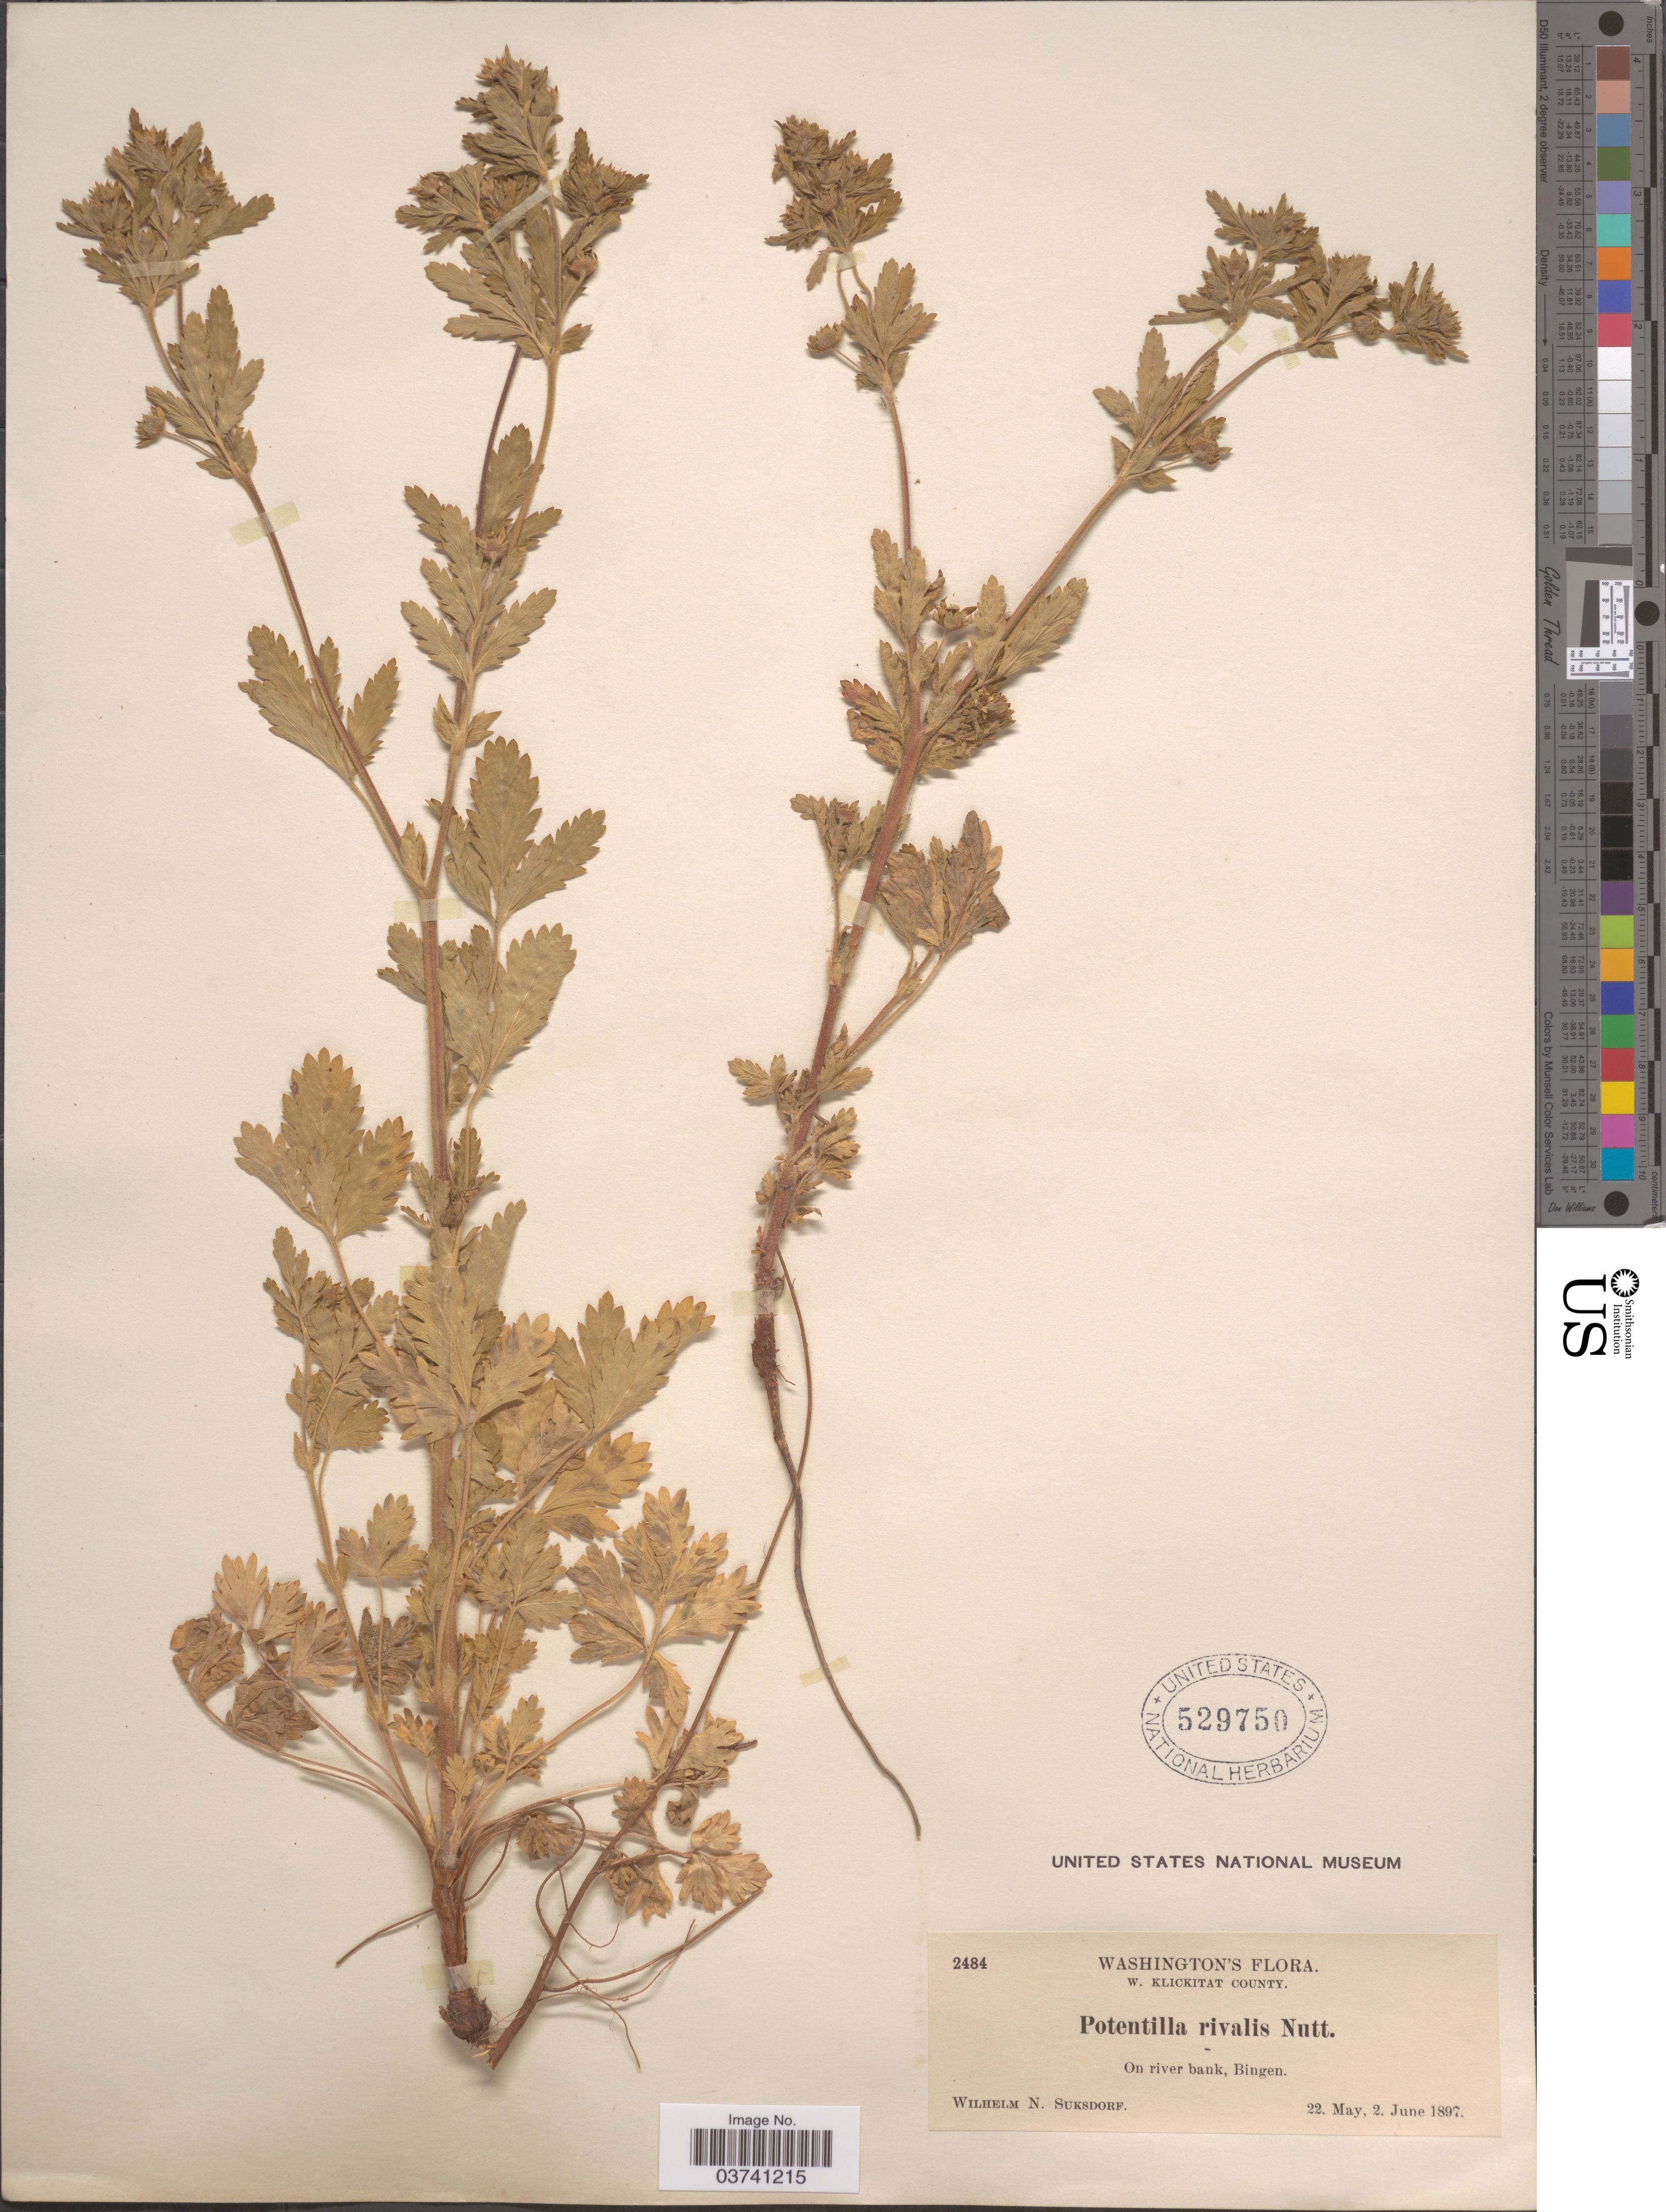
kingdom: Plantae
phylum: Tracheophyta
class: Magnoliopsida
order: Rosales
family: Rosaceae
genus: Potentilla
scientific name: Potentilla rivalis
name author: Nutt.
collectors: W. N. Suksdorf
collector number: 2484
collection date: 1897-05-22/1897-06-02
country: United States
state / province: Washington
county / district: Klickitat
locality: W. Klickitat County. On river bank, Bingen.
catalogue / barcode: US 529750